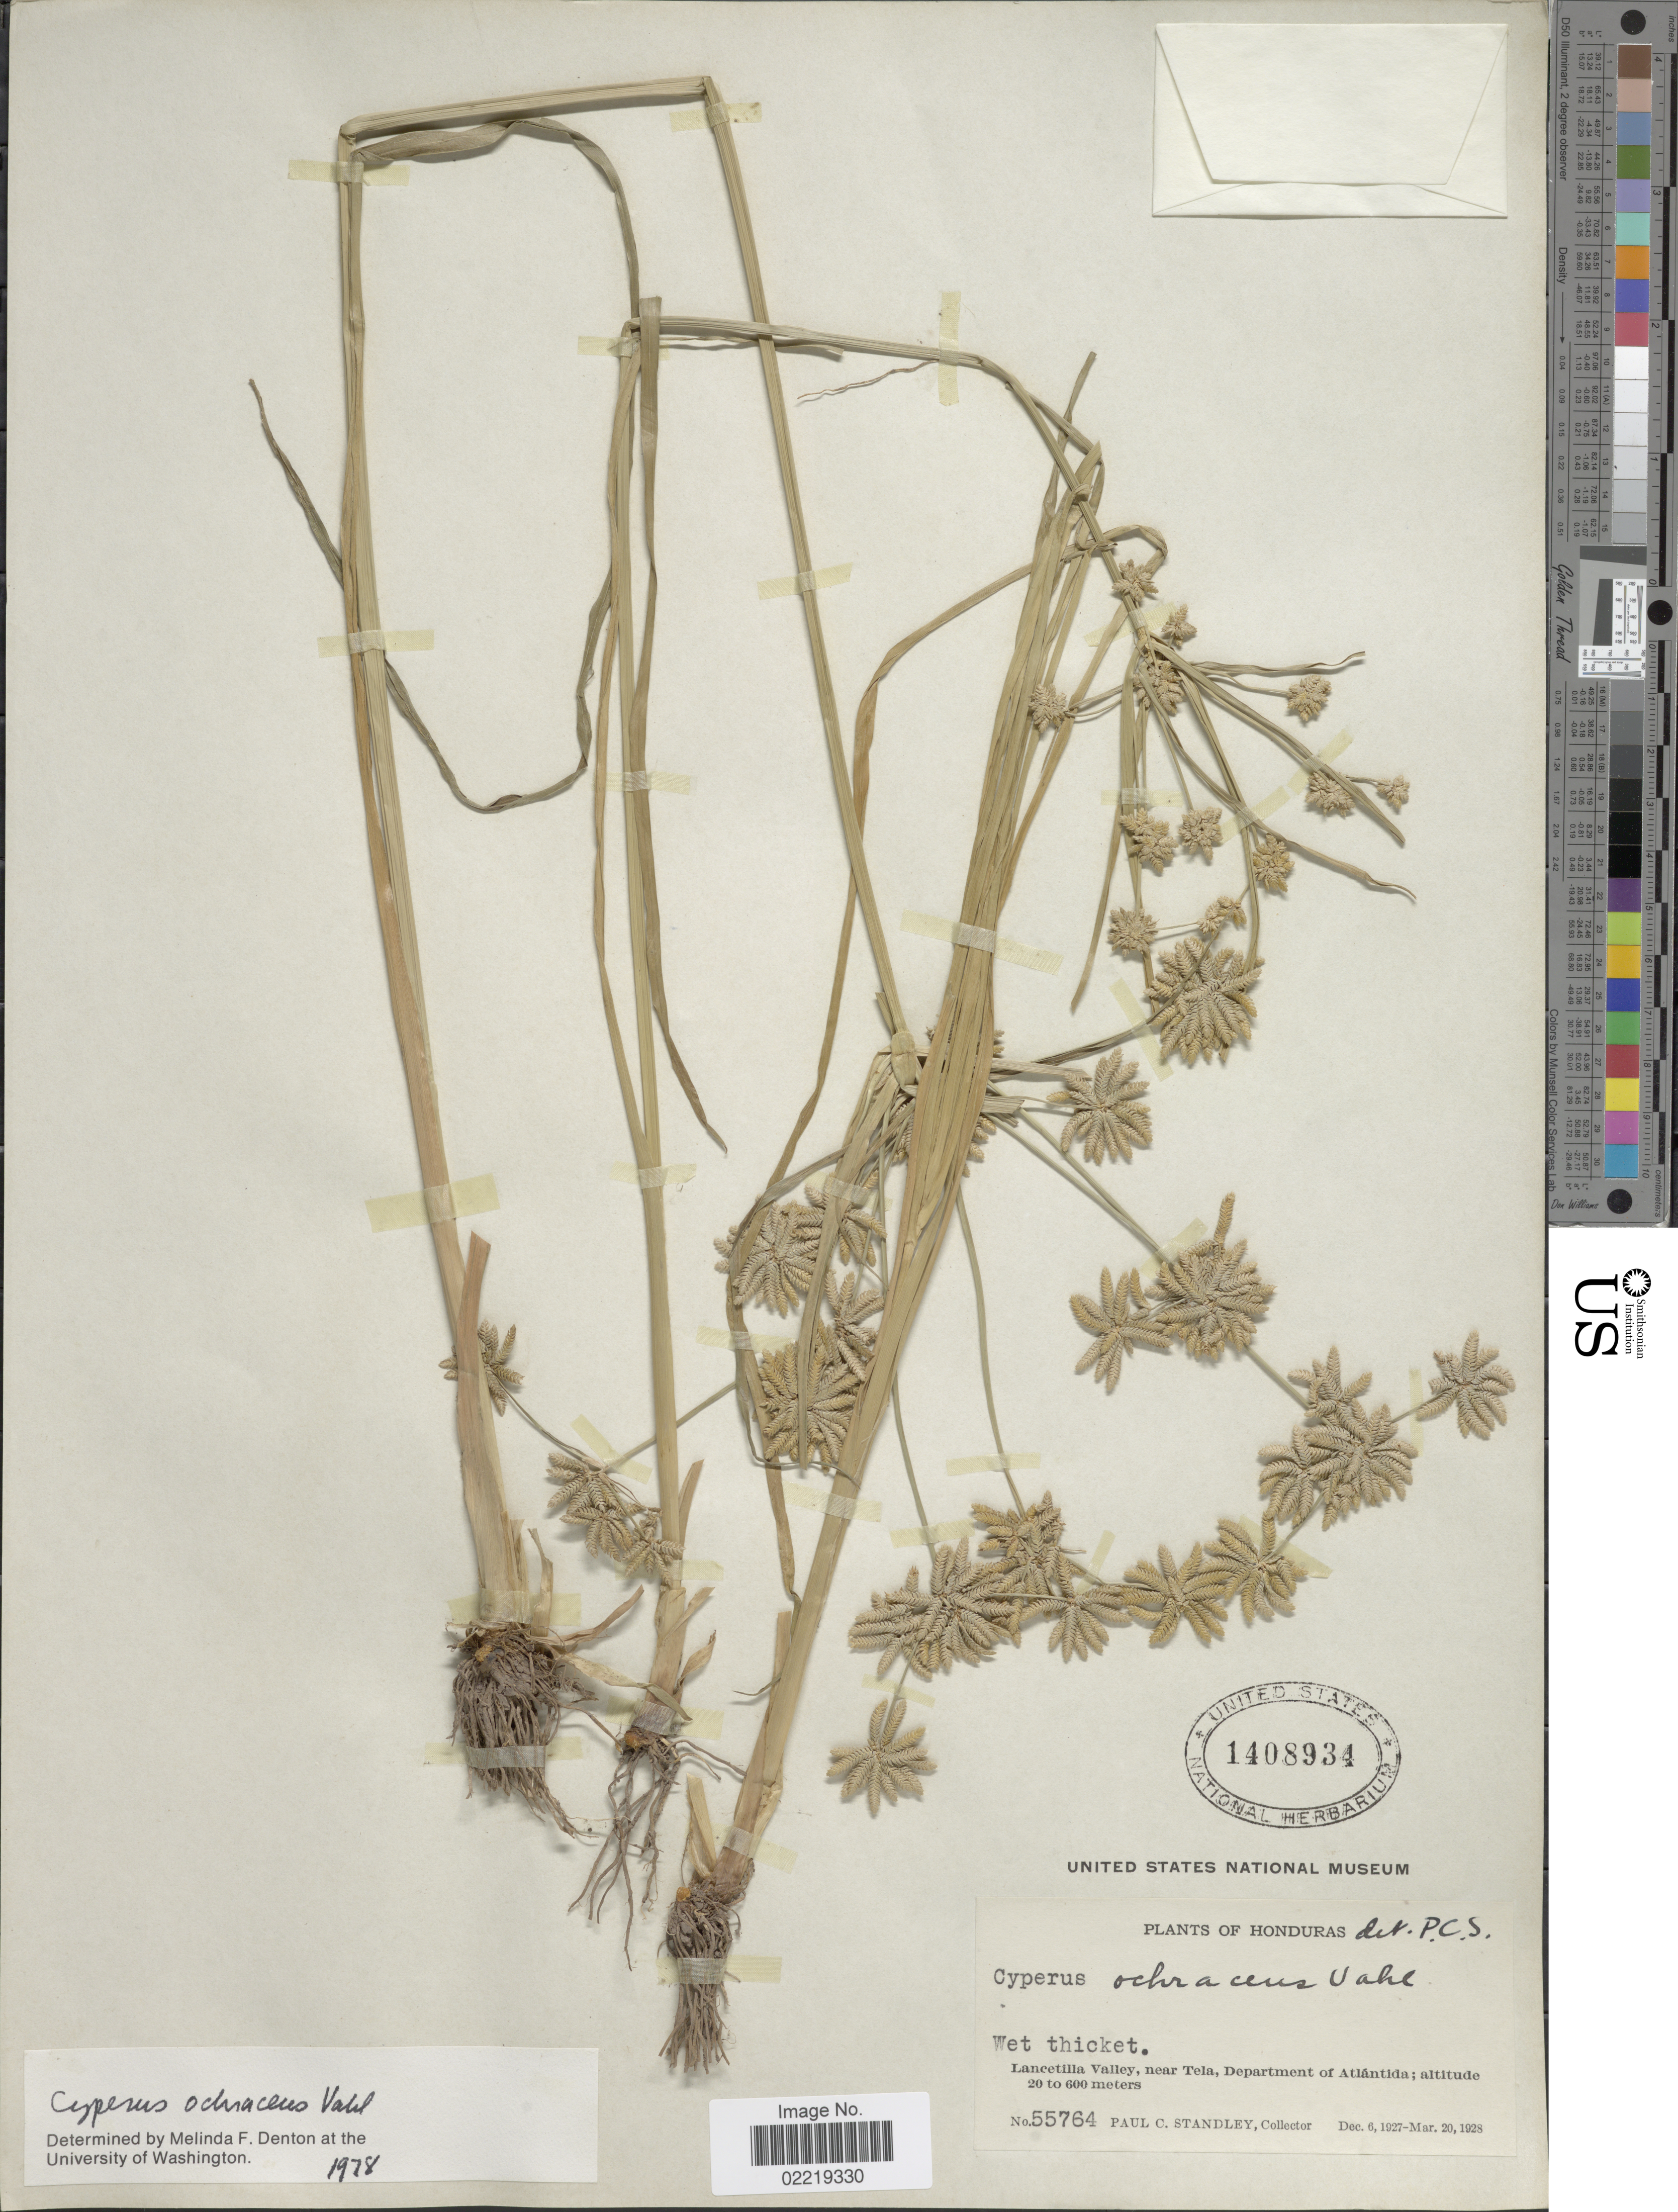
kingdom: Plantae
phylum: Tracheophyta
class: Liliopsida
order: Poales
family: Cyperaceae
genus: Cyperus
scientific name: Cyperus ochraceus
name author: Vahl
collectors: P. C. Standley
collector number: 55764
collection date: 1927-12-06/1928-03-20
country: Honduras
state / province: Atlántida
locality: Lancetilla Valley, near Tela, Department of Atlantida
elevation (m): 20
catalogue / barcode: US 1408934